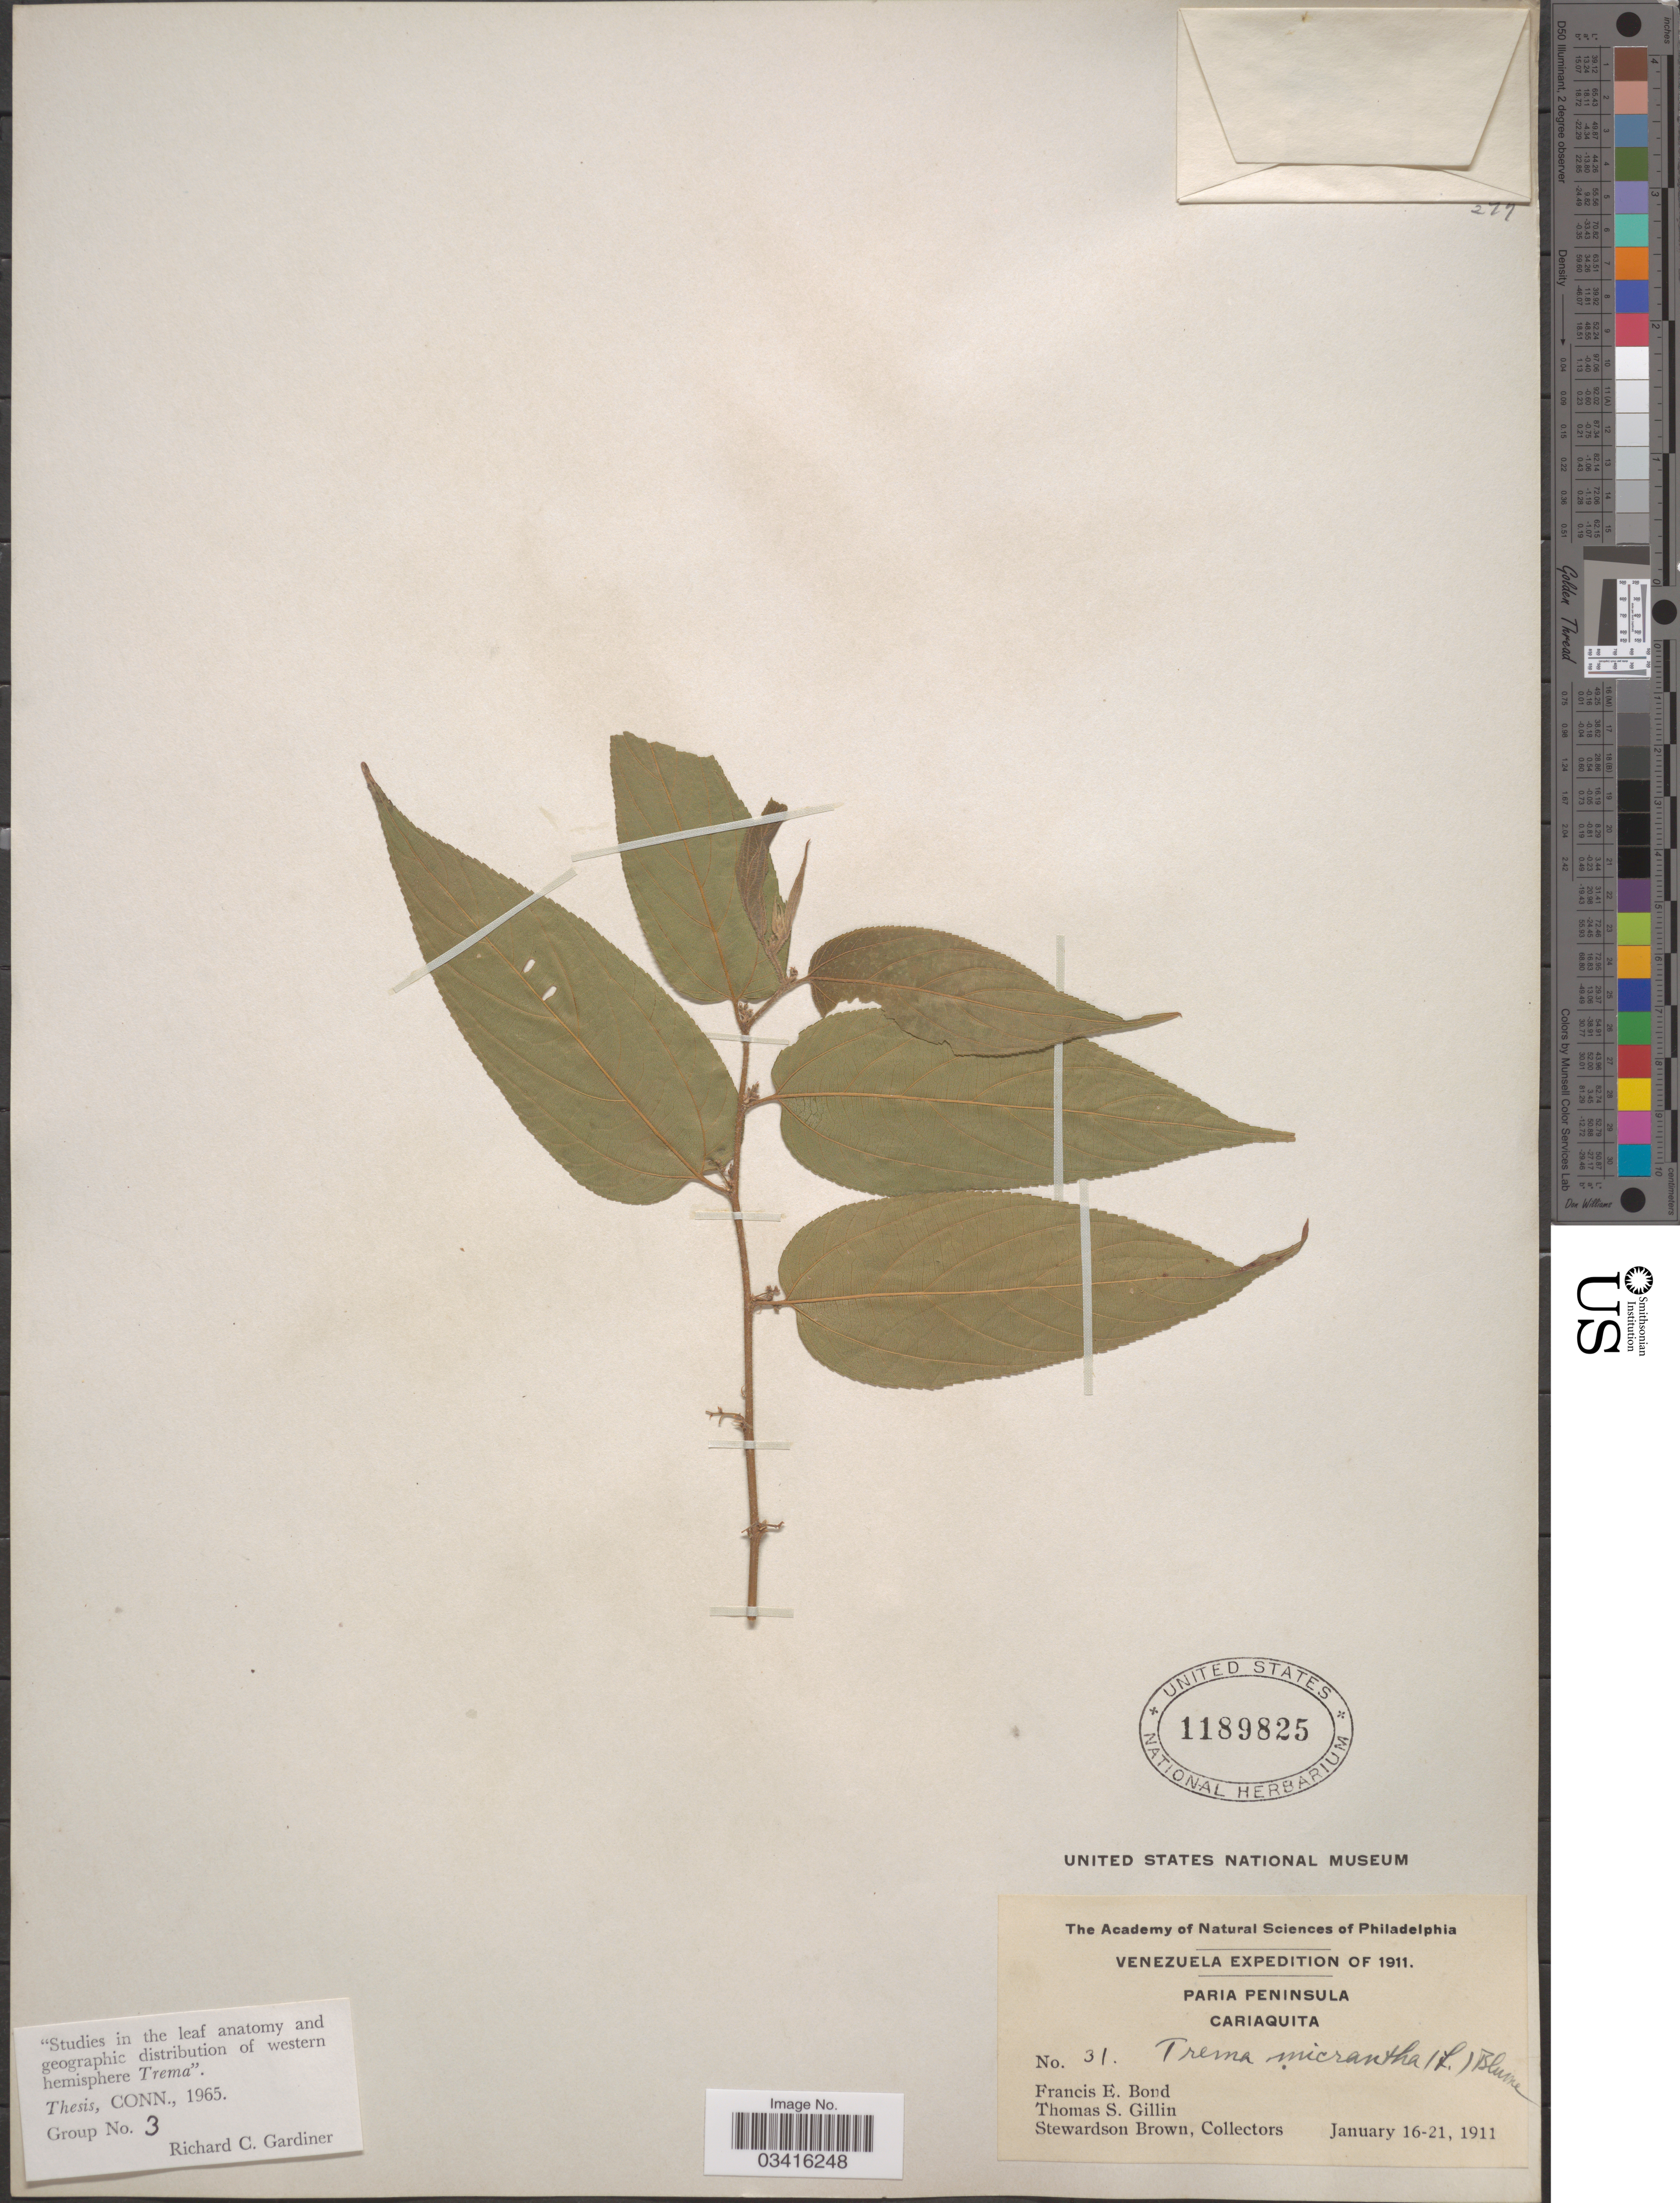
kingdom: Plantae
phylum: Tracheophyta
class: Magnoliopsida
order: Rosales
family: Cannabaceae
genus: Trema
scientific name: Trema micranthum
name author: (L.) Blume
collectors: F. Bond, T. Gillin & S. Brown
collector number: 31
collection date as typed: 16-21 January 1911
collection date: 1911-01-16/1911-01-21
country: Venezuela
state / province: Sucre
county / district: Valdez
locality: Paria Peninsula, Cariaquito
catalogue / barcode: US 1189825